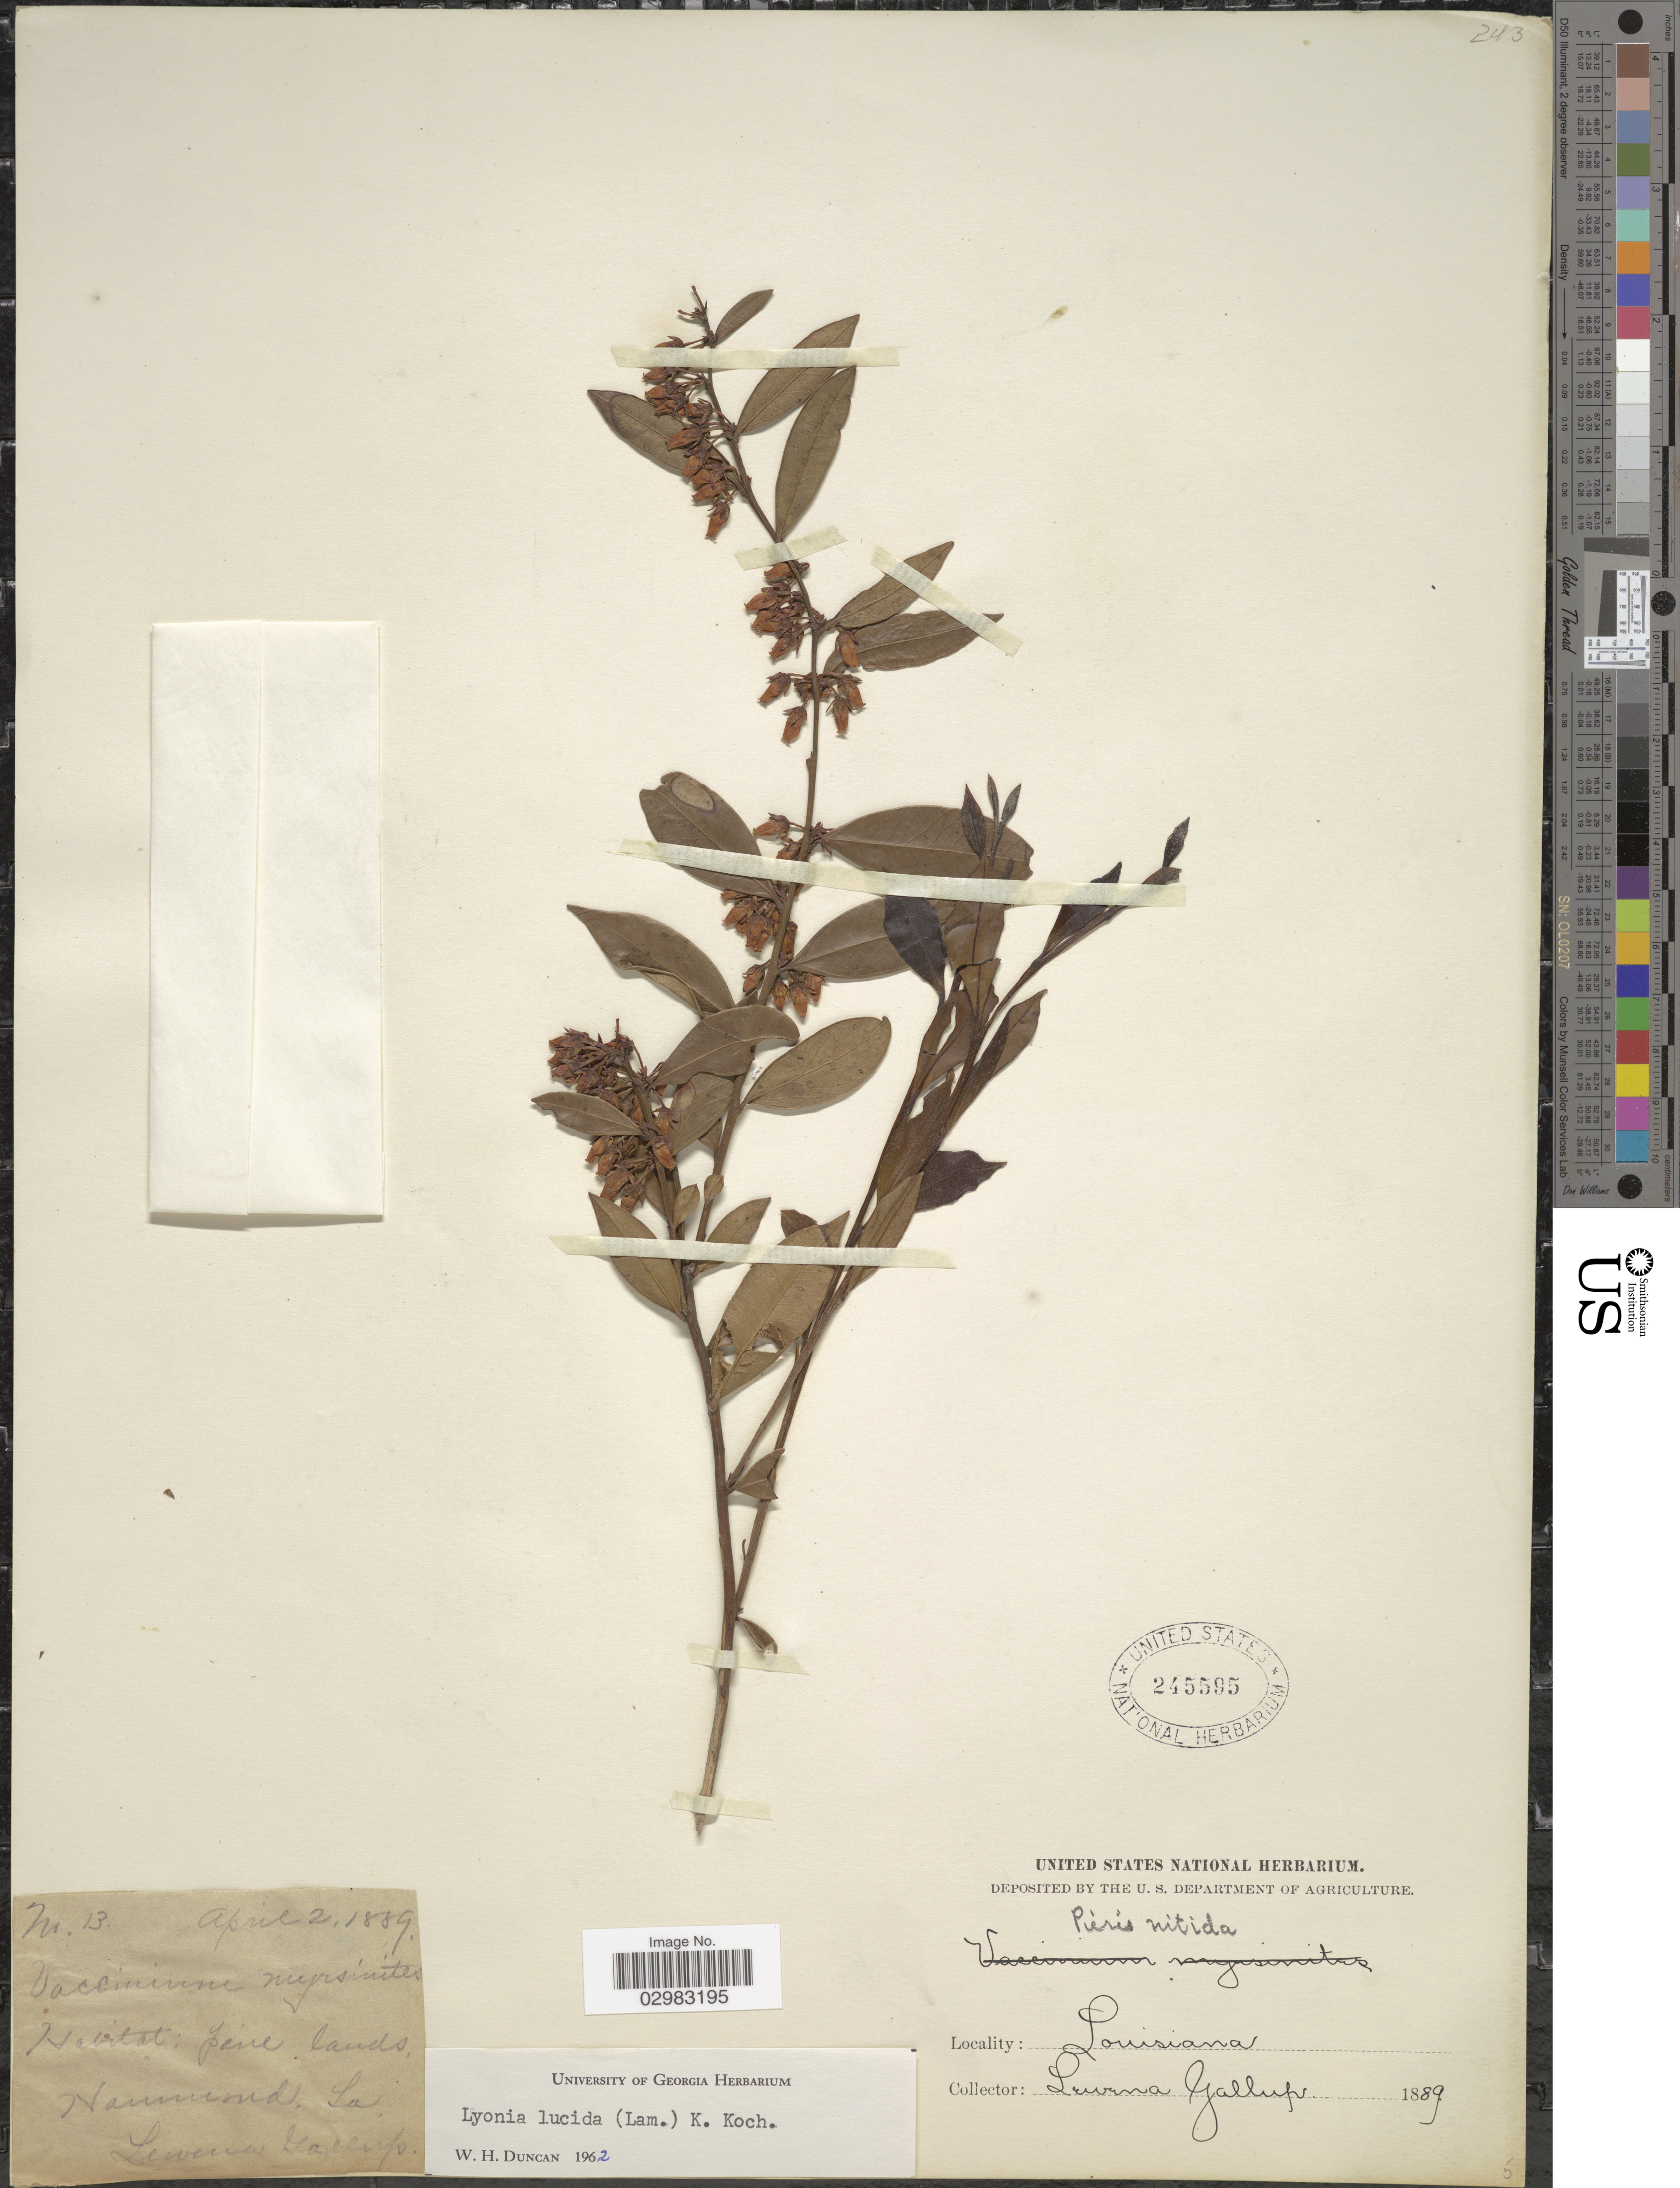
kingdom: Plantae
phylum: Tracheophyta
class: Magnoliopsida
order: Ericales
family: Ericaceae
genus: Lyonia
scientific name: Lyonia lucida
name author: K. Koch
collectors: L. Gallup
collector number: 13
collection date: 1889-04-02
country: United States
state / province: Louisiana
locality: Hammond, La.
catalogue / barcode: US 245595